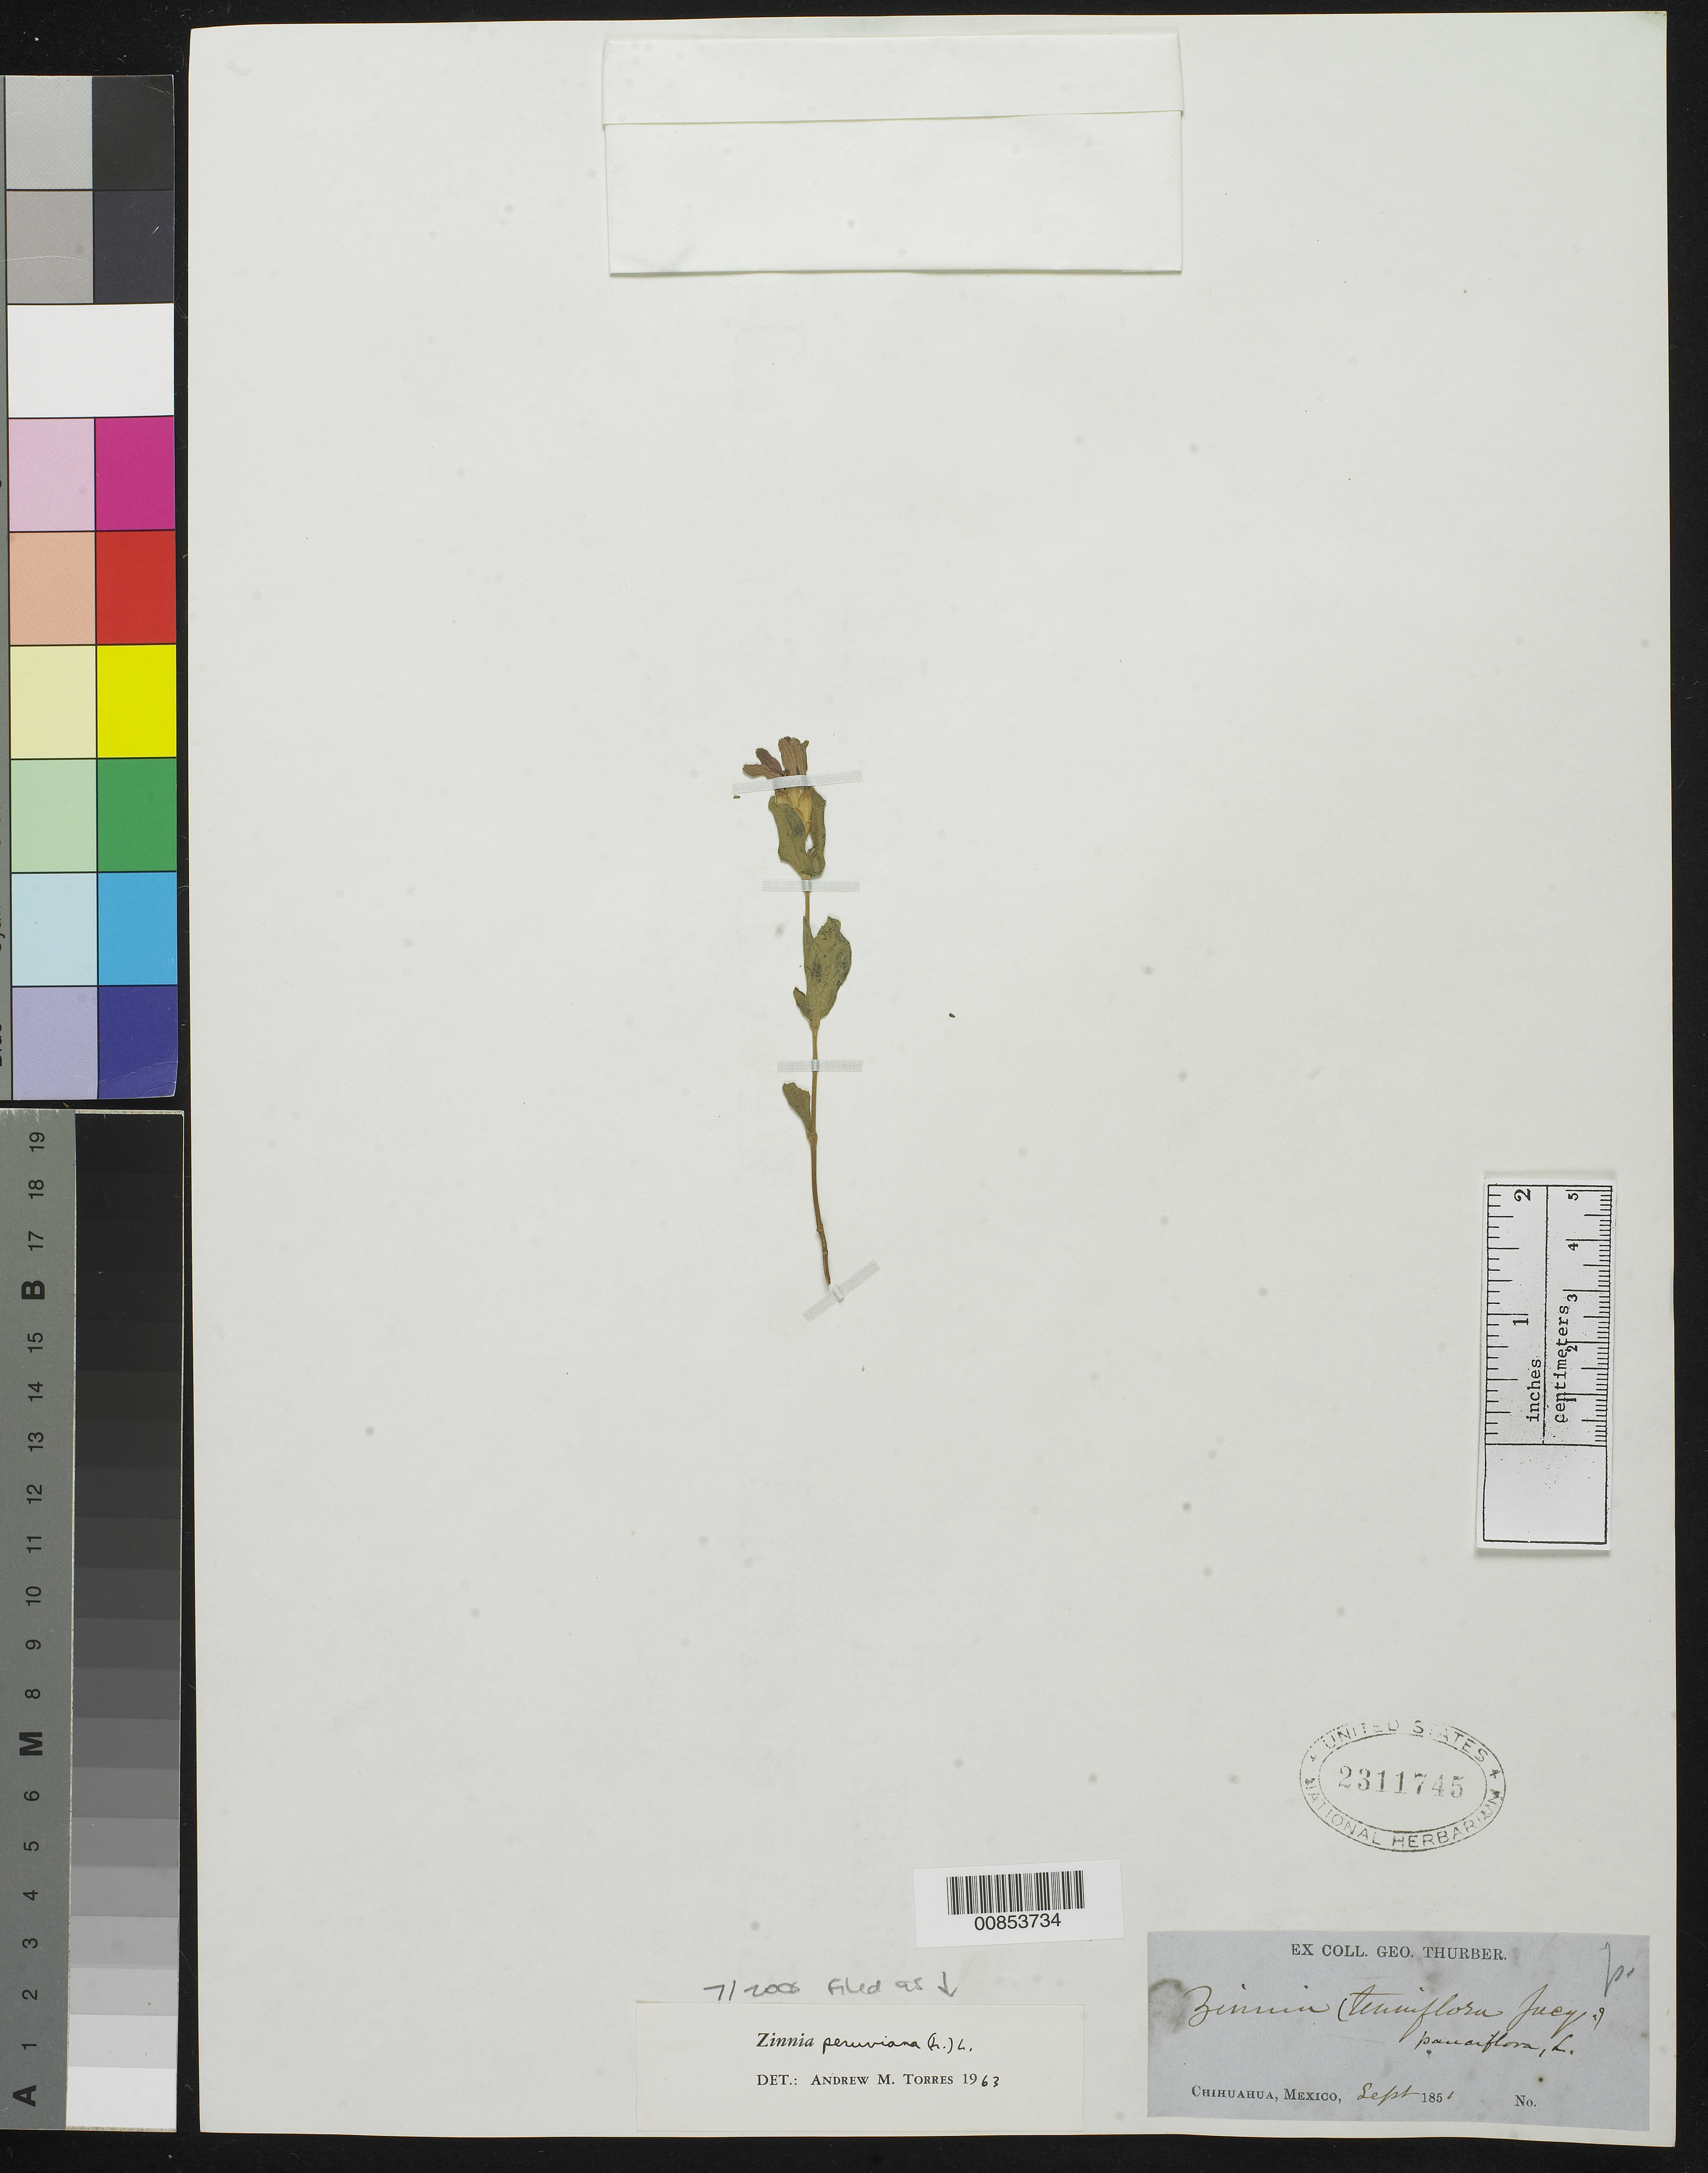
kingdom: Plantae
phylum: Tracheophyta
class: Magnoliopsida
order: Asterales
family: Asteraceae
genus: Zinnia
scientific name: Zinnia peruviana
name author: (L.) L.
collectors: G. Thurber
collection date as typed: Sep 1851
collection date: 1851-09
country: Mexico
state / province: Chihuahua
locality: Chihuahua, Mexico.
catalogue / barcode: US 2311745